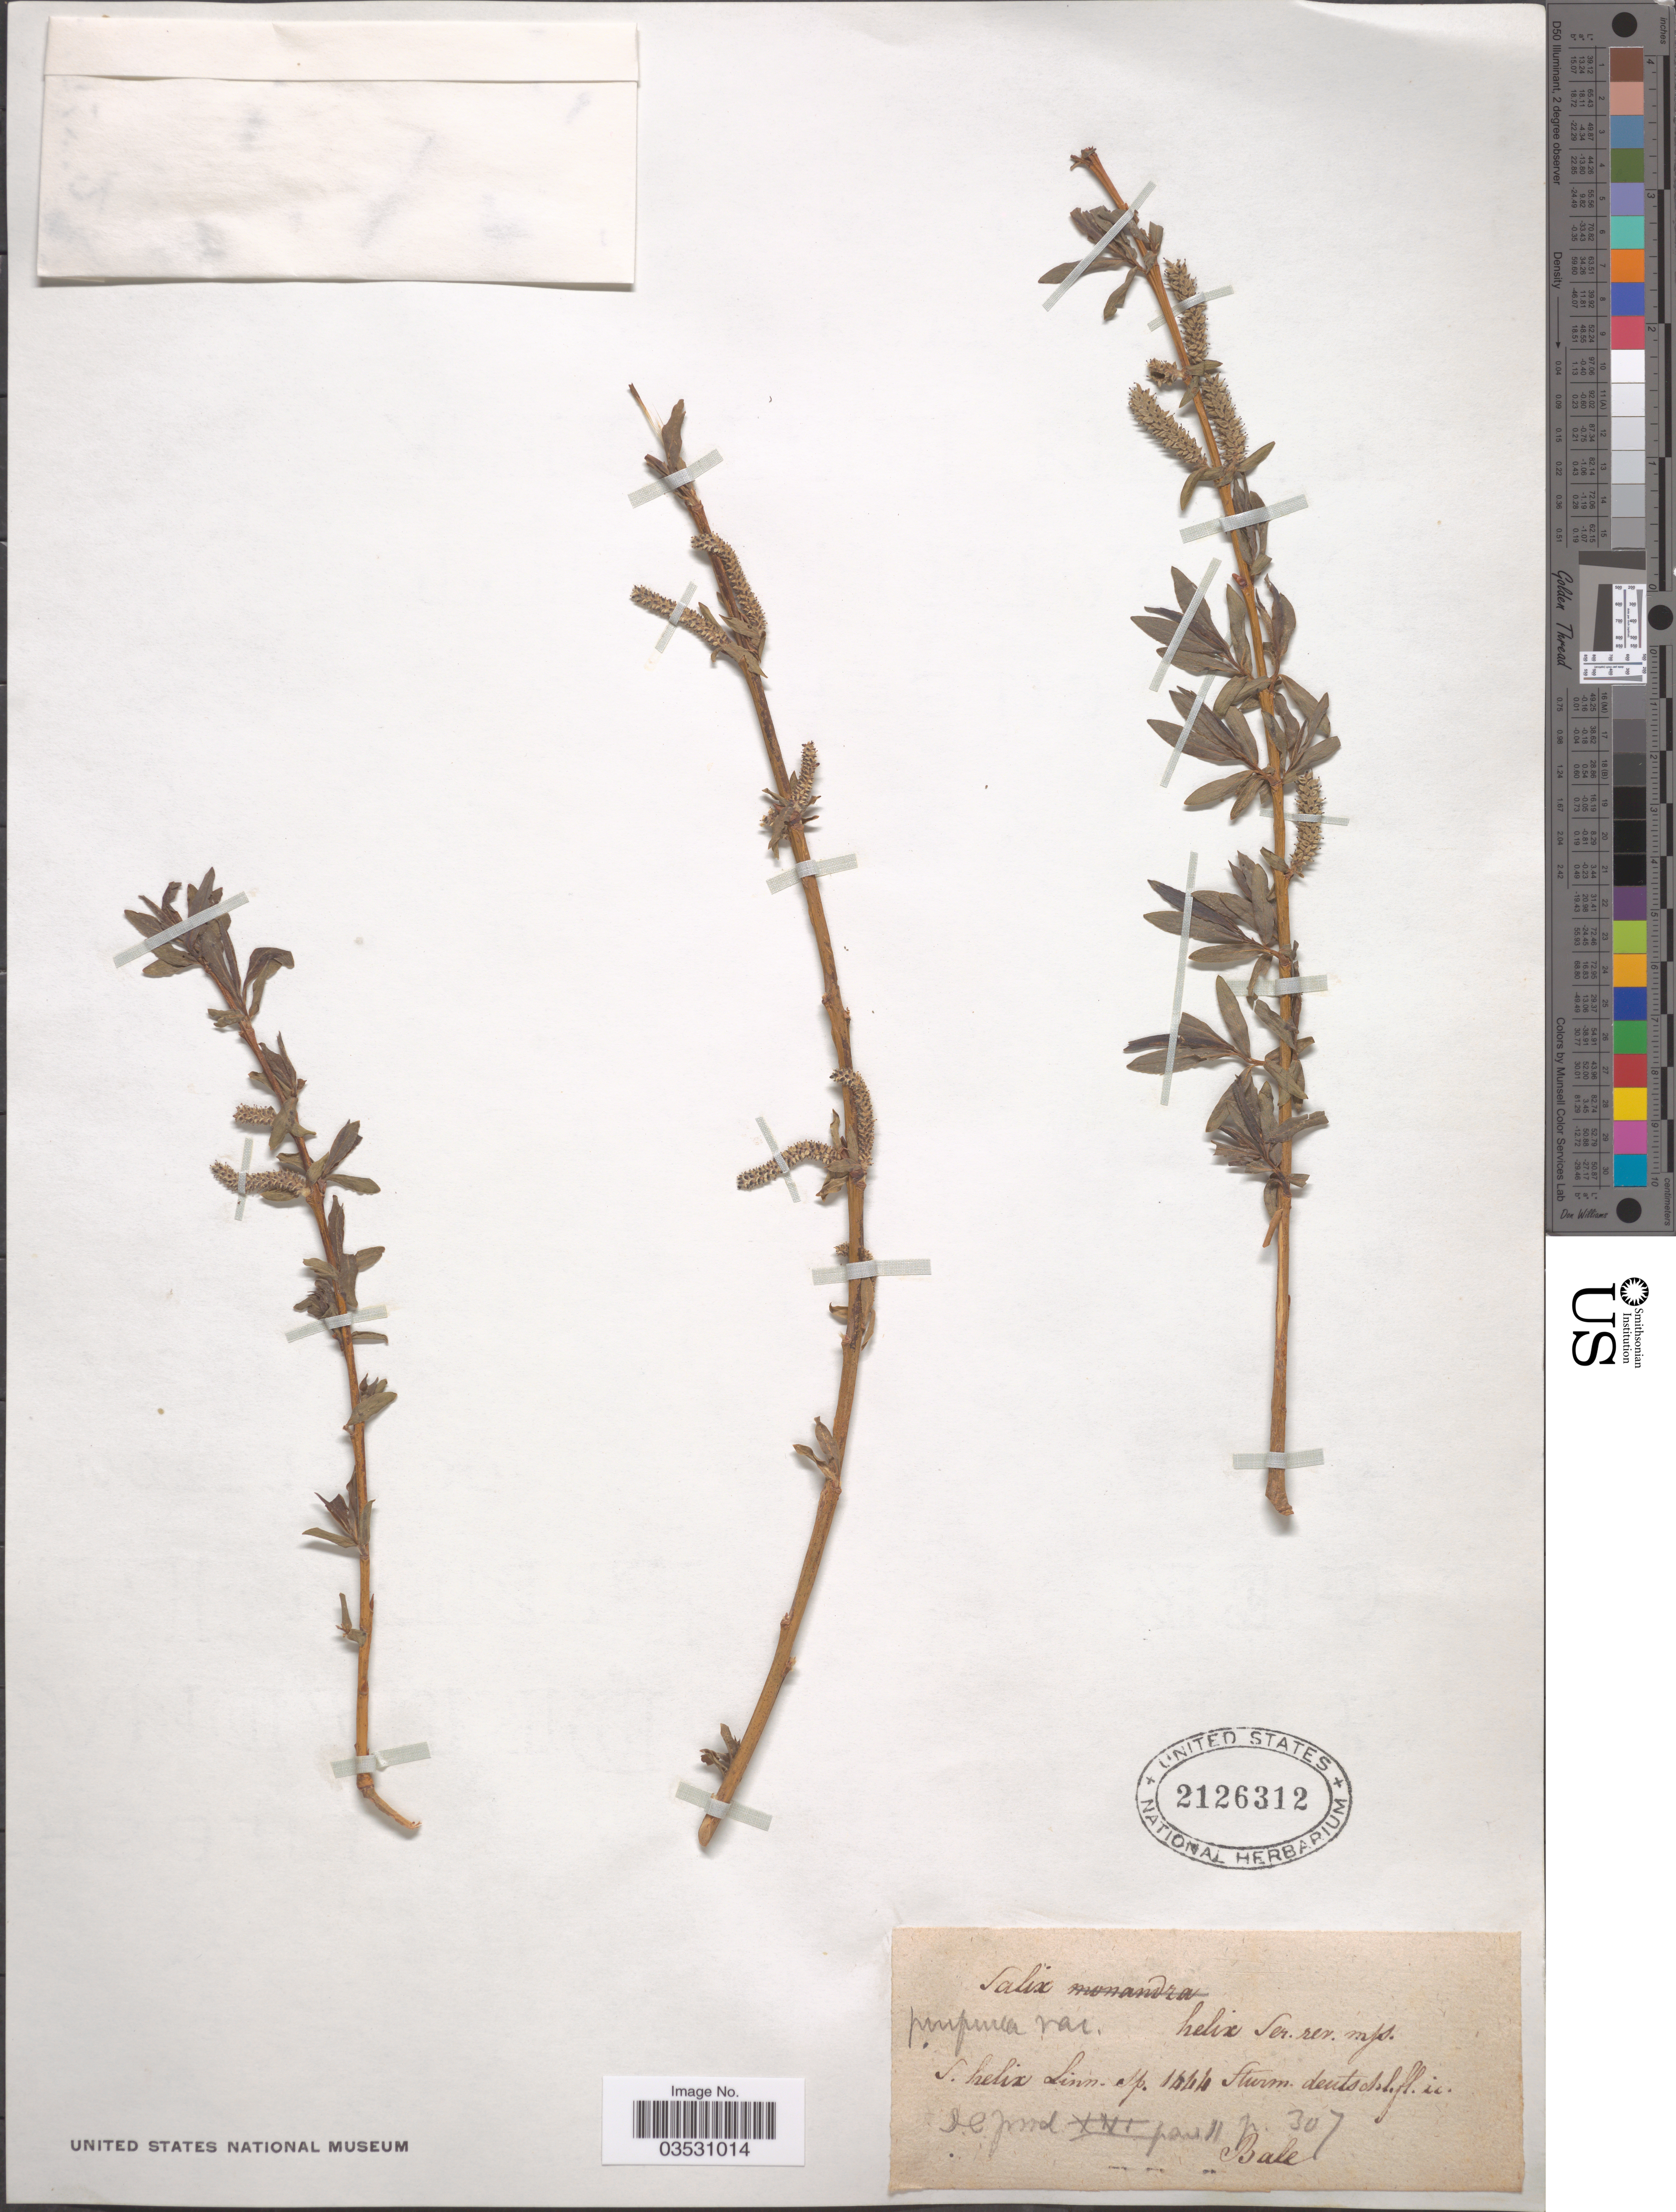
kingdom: Plantae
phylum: Tracheophyta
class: Magnoliopsida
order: Malpighiales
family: Salicaceae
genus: Salix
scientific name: Salix purpurea var. helix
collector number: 307?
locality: Bale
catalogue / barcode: US 2126312